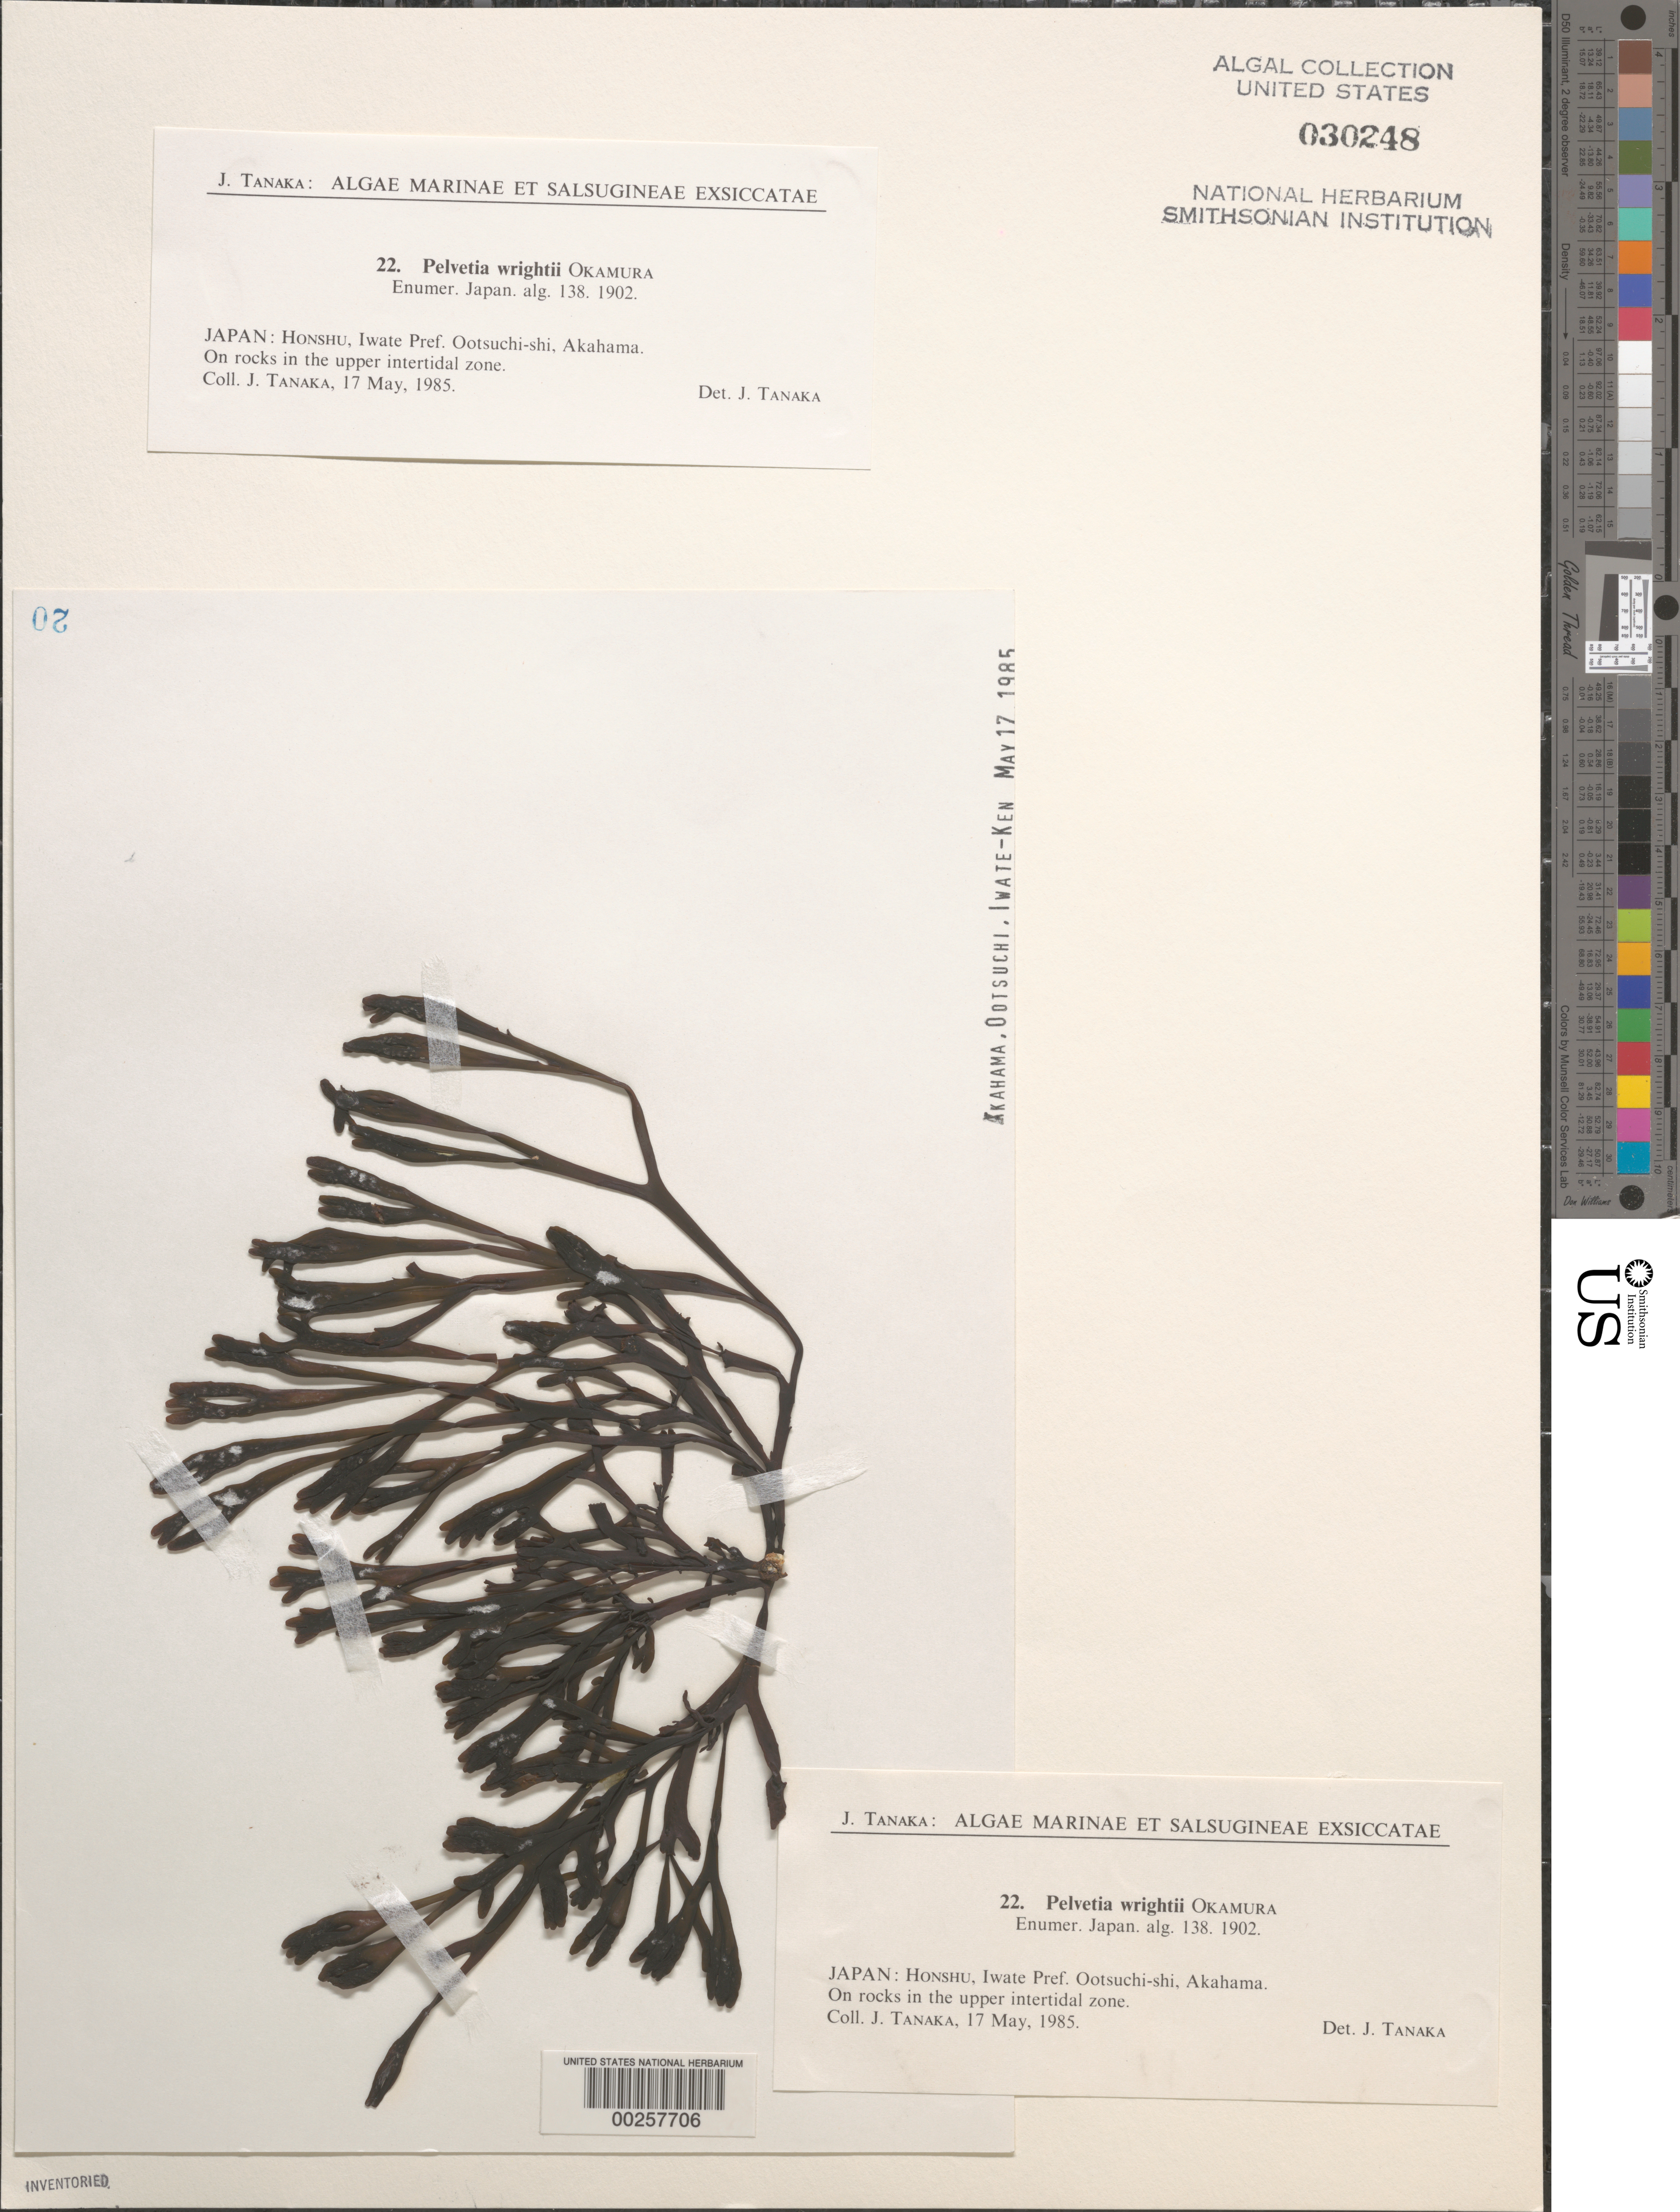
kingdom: Chromista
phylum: Ochrophyta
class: Phaeophyceae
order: Fucales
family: Fucaceae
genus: Silvetia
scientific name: Silvetia babingtonii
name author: (Harvey) E.A. Serrão et al.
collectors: J. Tanaka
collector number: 22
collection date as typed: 17 May 1985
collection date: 1985-05-17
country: Japan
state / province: Iwate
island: Honshu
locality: Akahama, Ootsuchi-shi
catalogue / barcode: US 30248